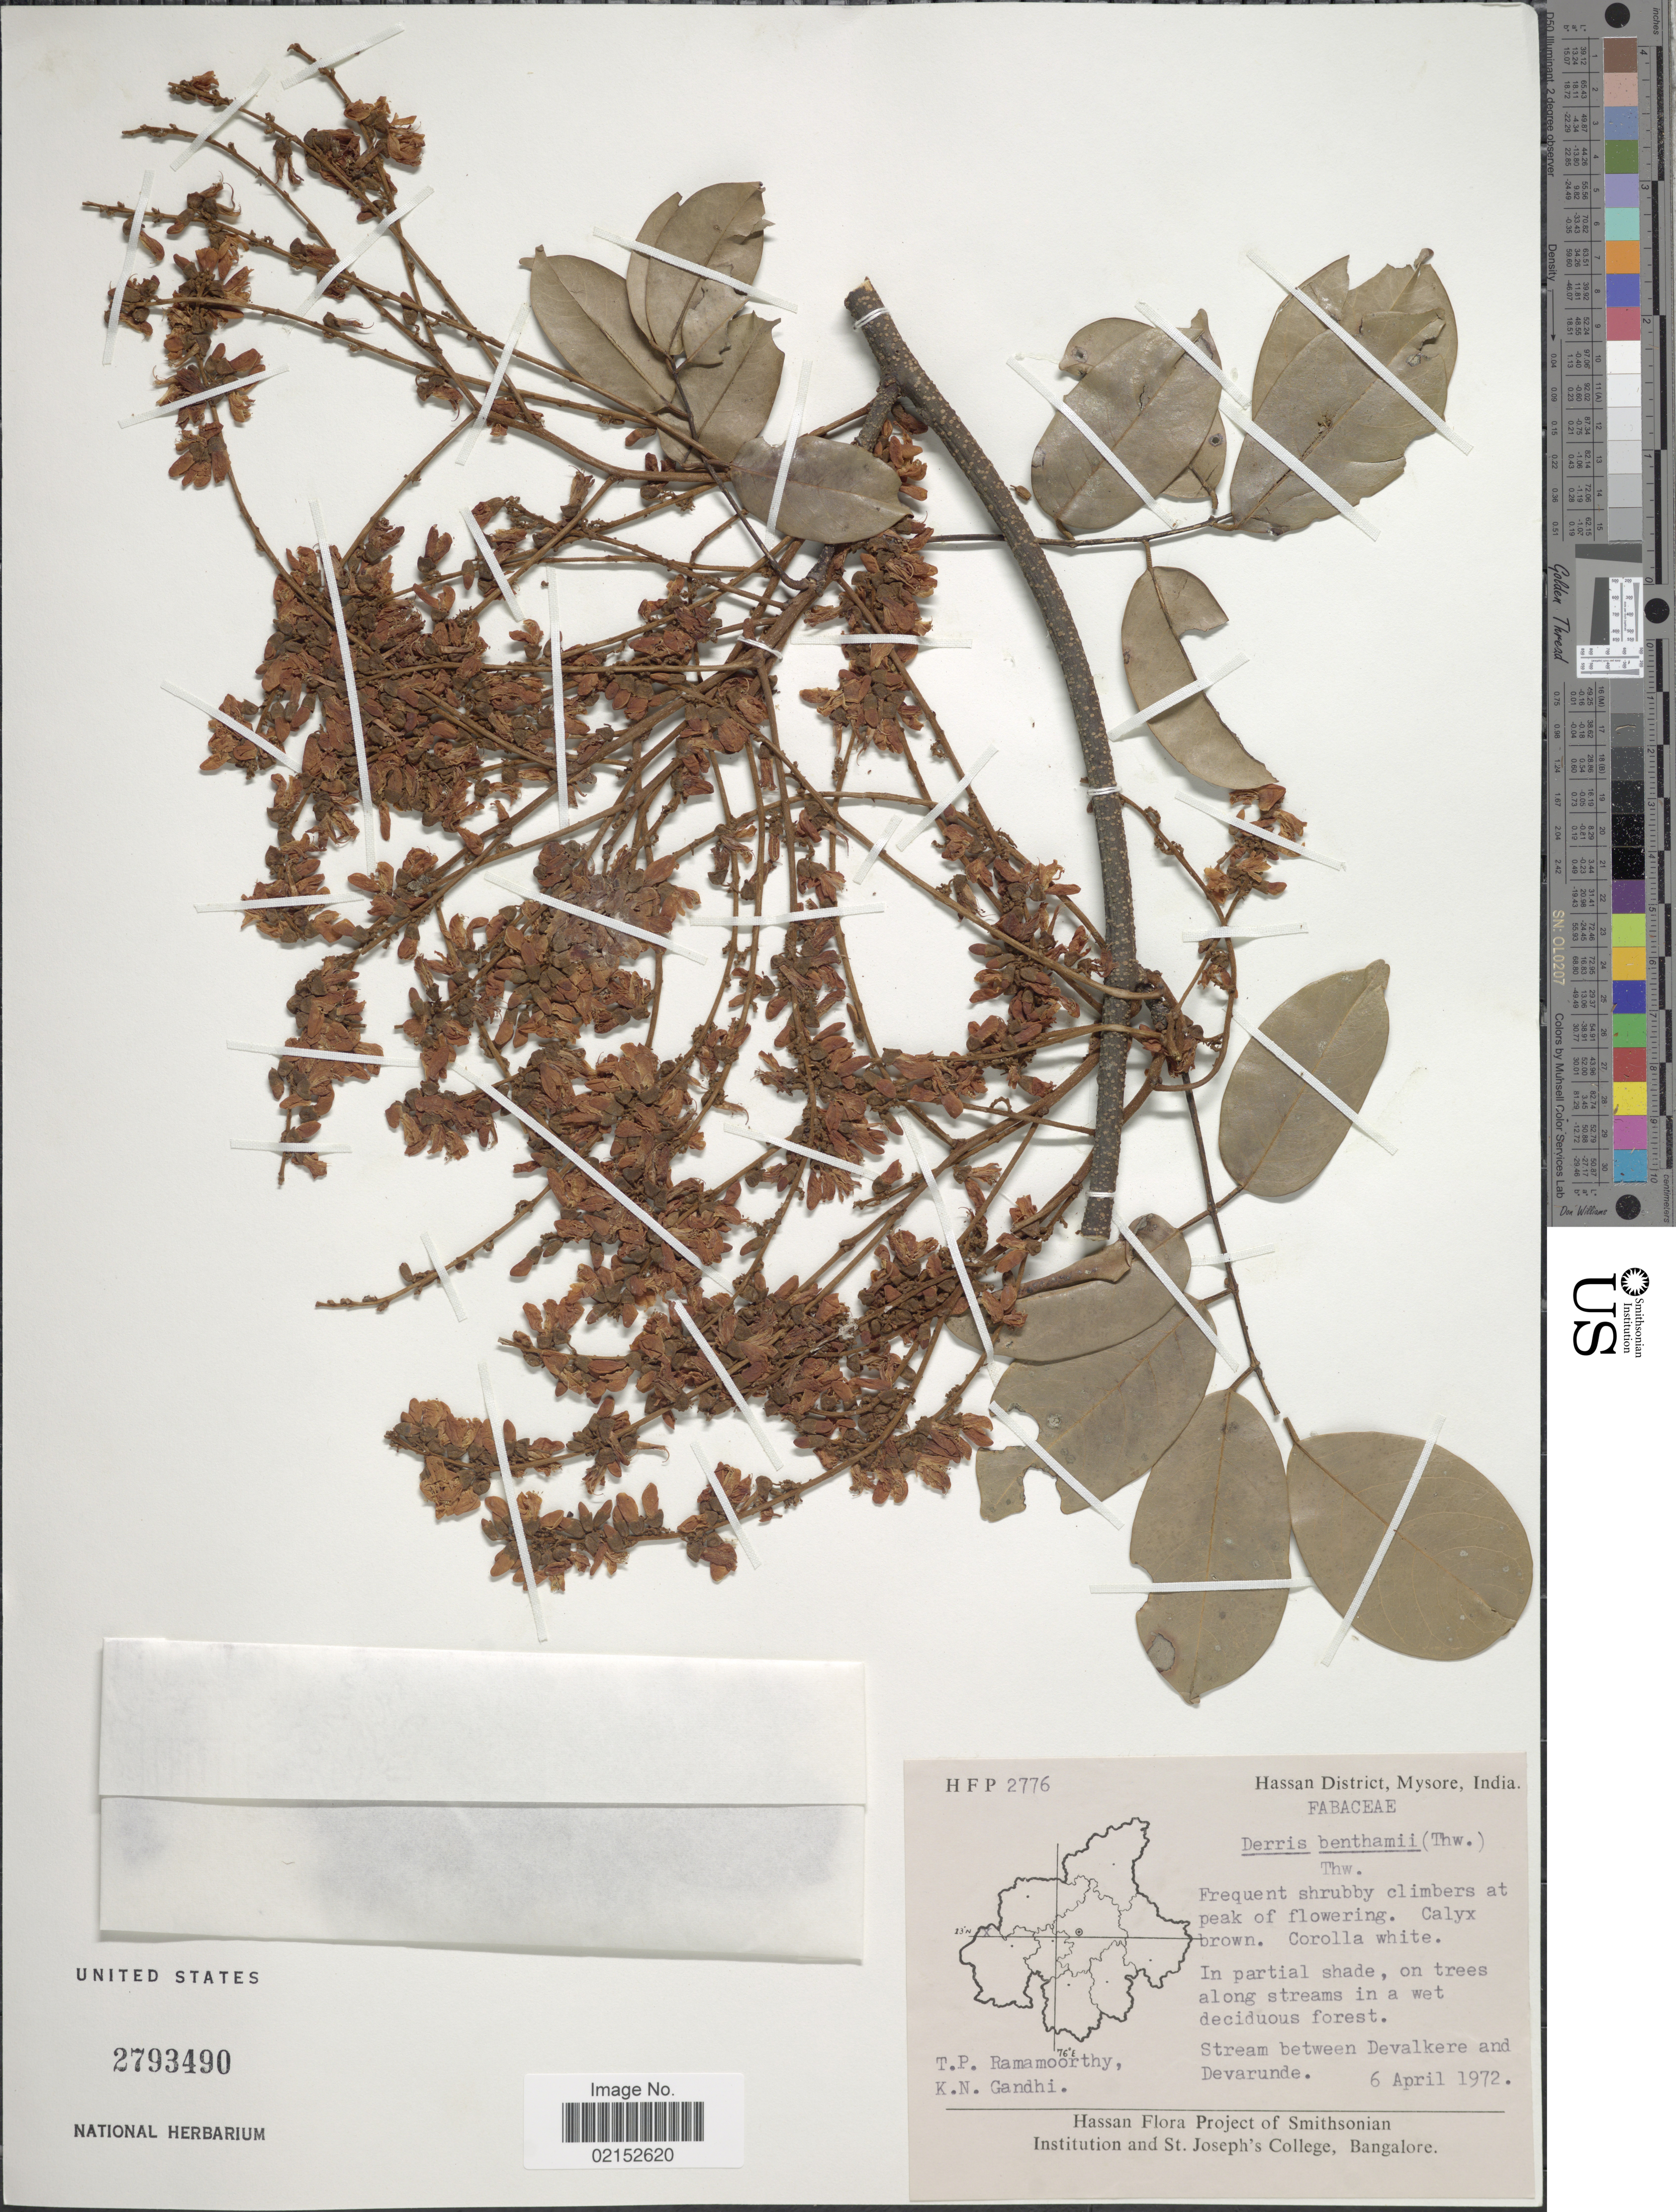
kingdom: Plantae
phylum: Tracheophyta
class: Magnoliopsida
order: Fabales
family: Fabaceae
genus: Derris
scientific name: Derris benthamii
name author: (Thwaites) Thwaites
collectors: T. P. Ramamoorthy & K. N. Gandhi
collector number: HFP 2776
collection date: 1972-04-06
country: India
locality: Hassan District, Mysore, between Devalkere and Devarunde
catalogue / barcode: US 2793490